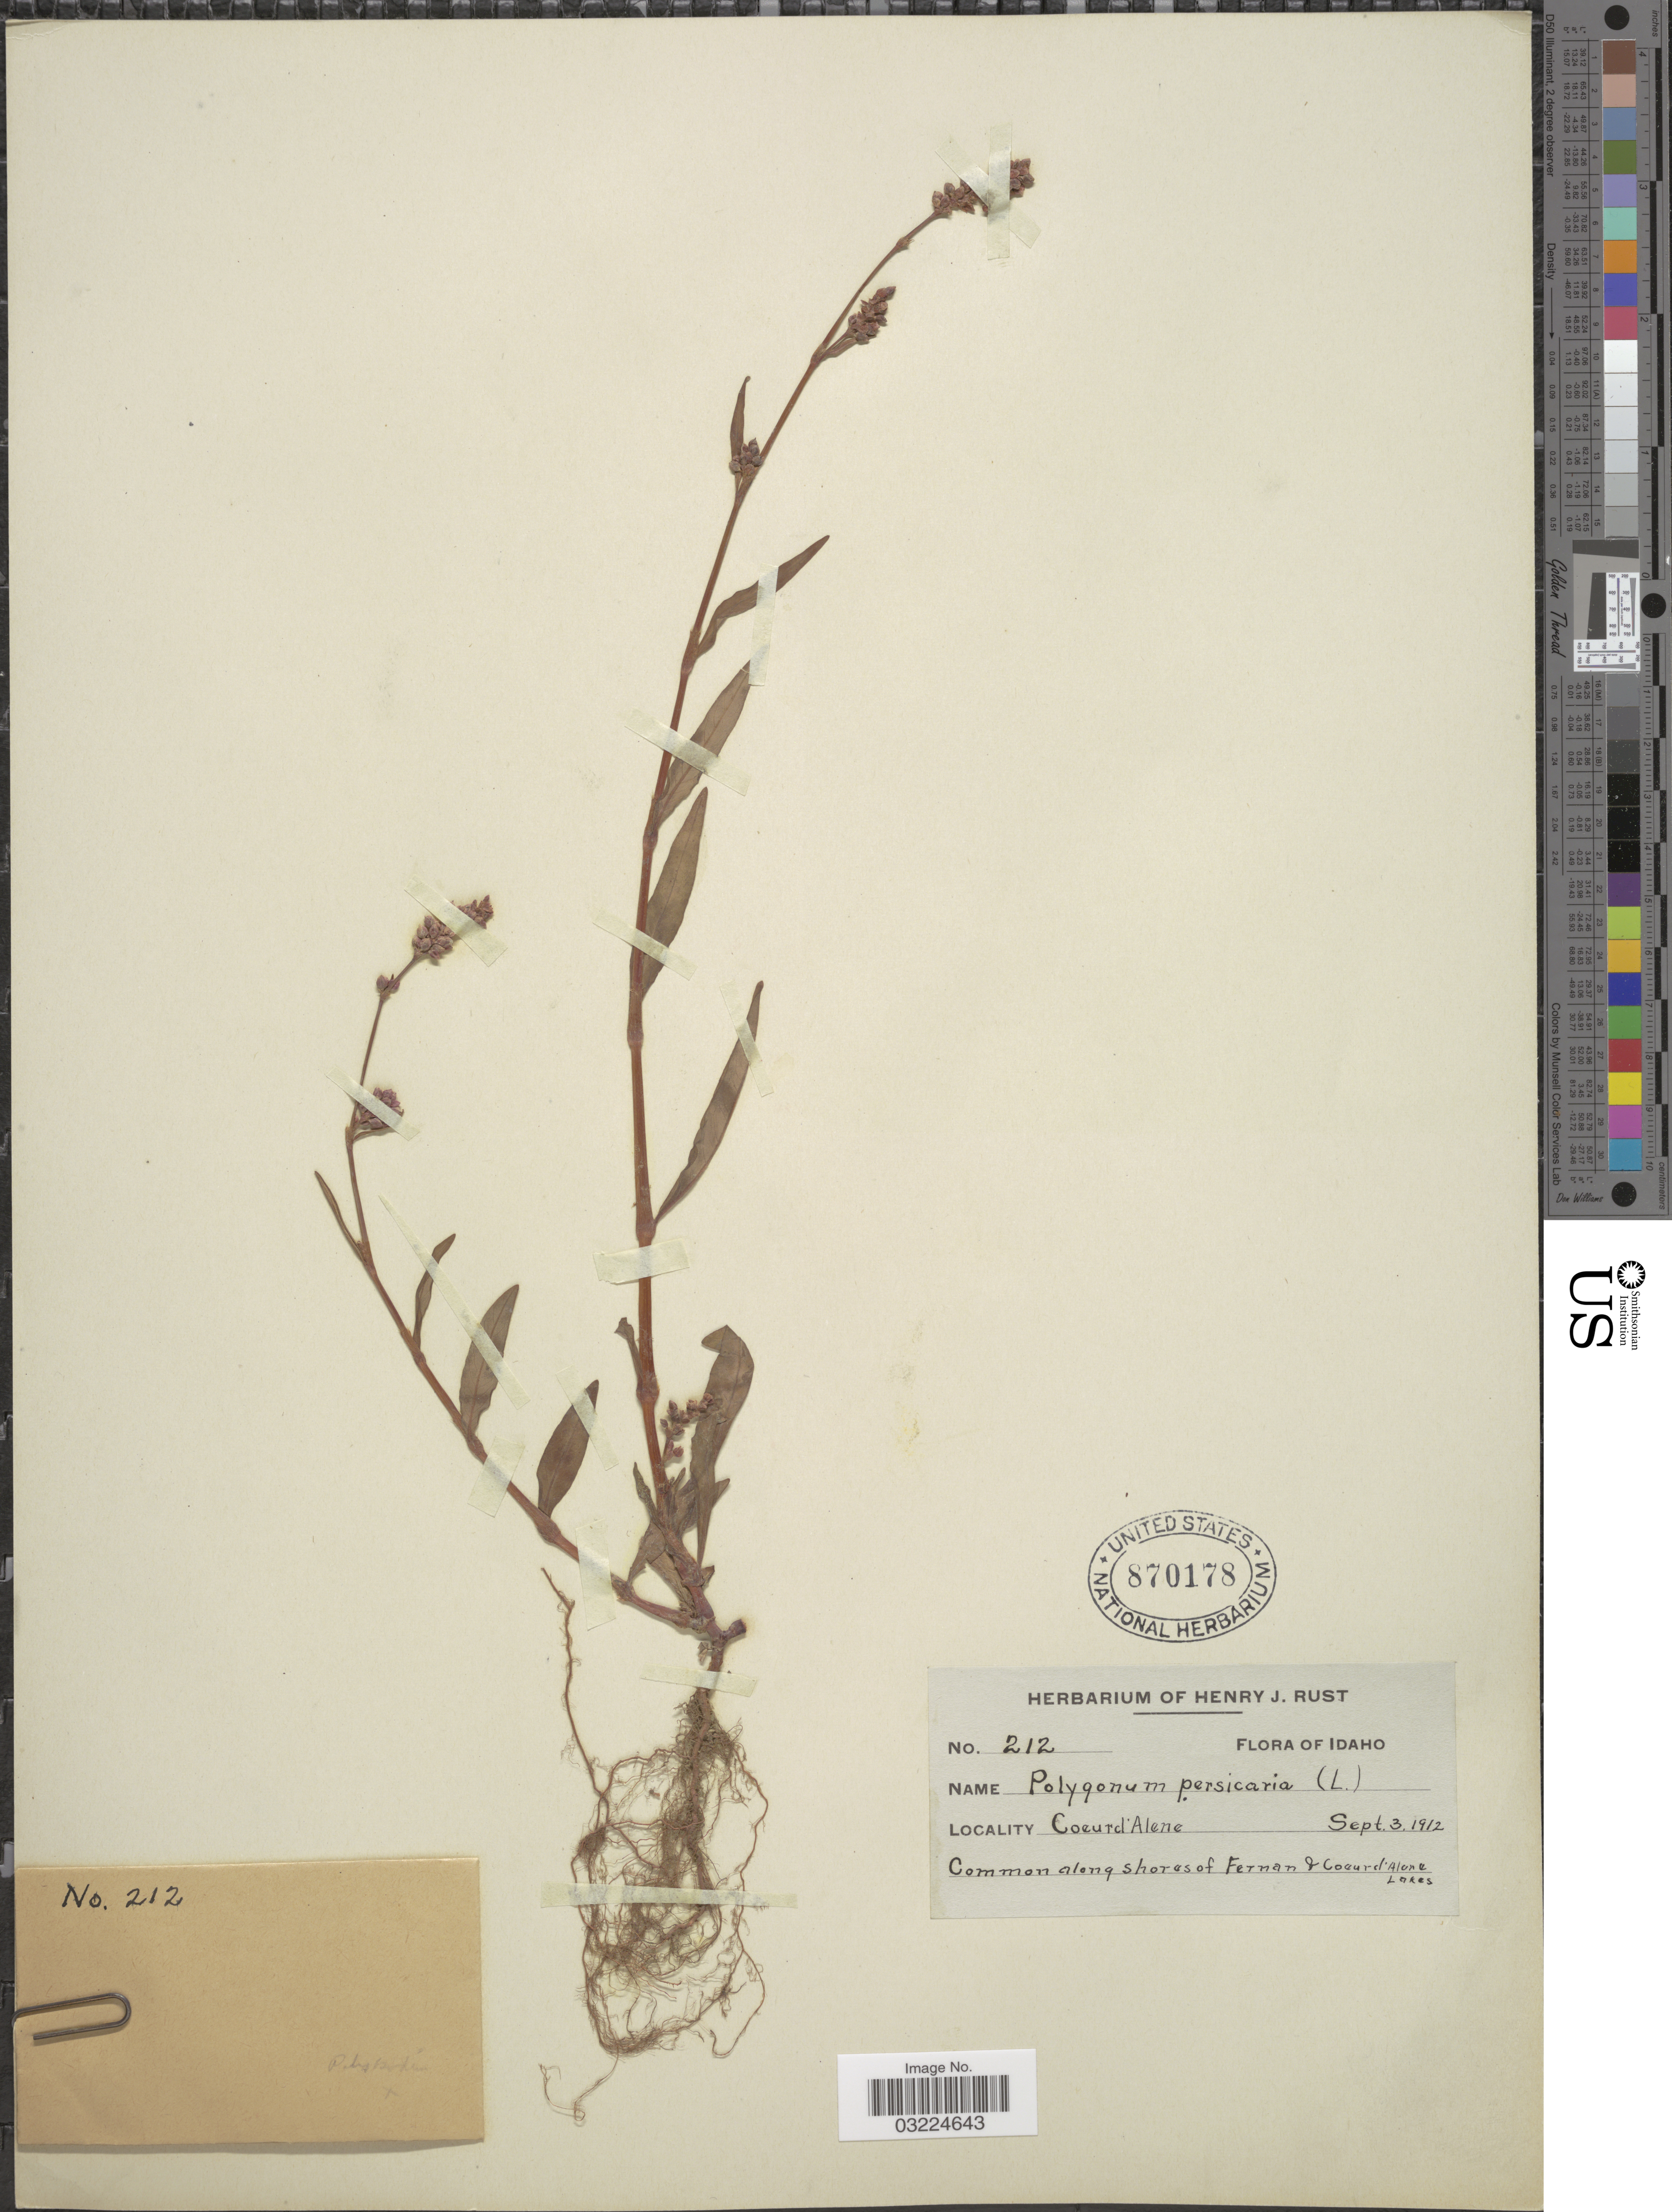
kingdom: Plantae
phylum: Tracheophyta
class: Magnoliopsida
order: Caryophyllales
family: Polygonaceae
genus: Persicaria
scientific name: Persicaria maculosa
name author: S.F. Gray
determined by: Atha, D. E.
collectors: ex herb. Henry J. Rust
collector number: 212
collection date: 1912-09-03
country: United States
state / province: Idaho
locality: Coeur d'Alene. Common along shores of Fernan + Coeur d'Alene Lakes.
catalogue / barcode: US 870178